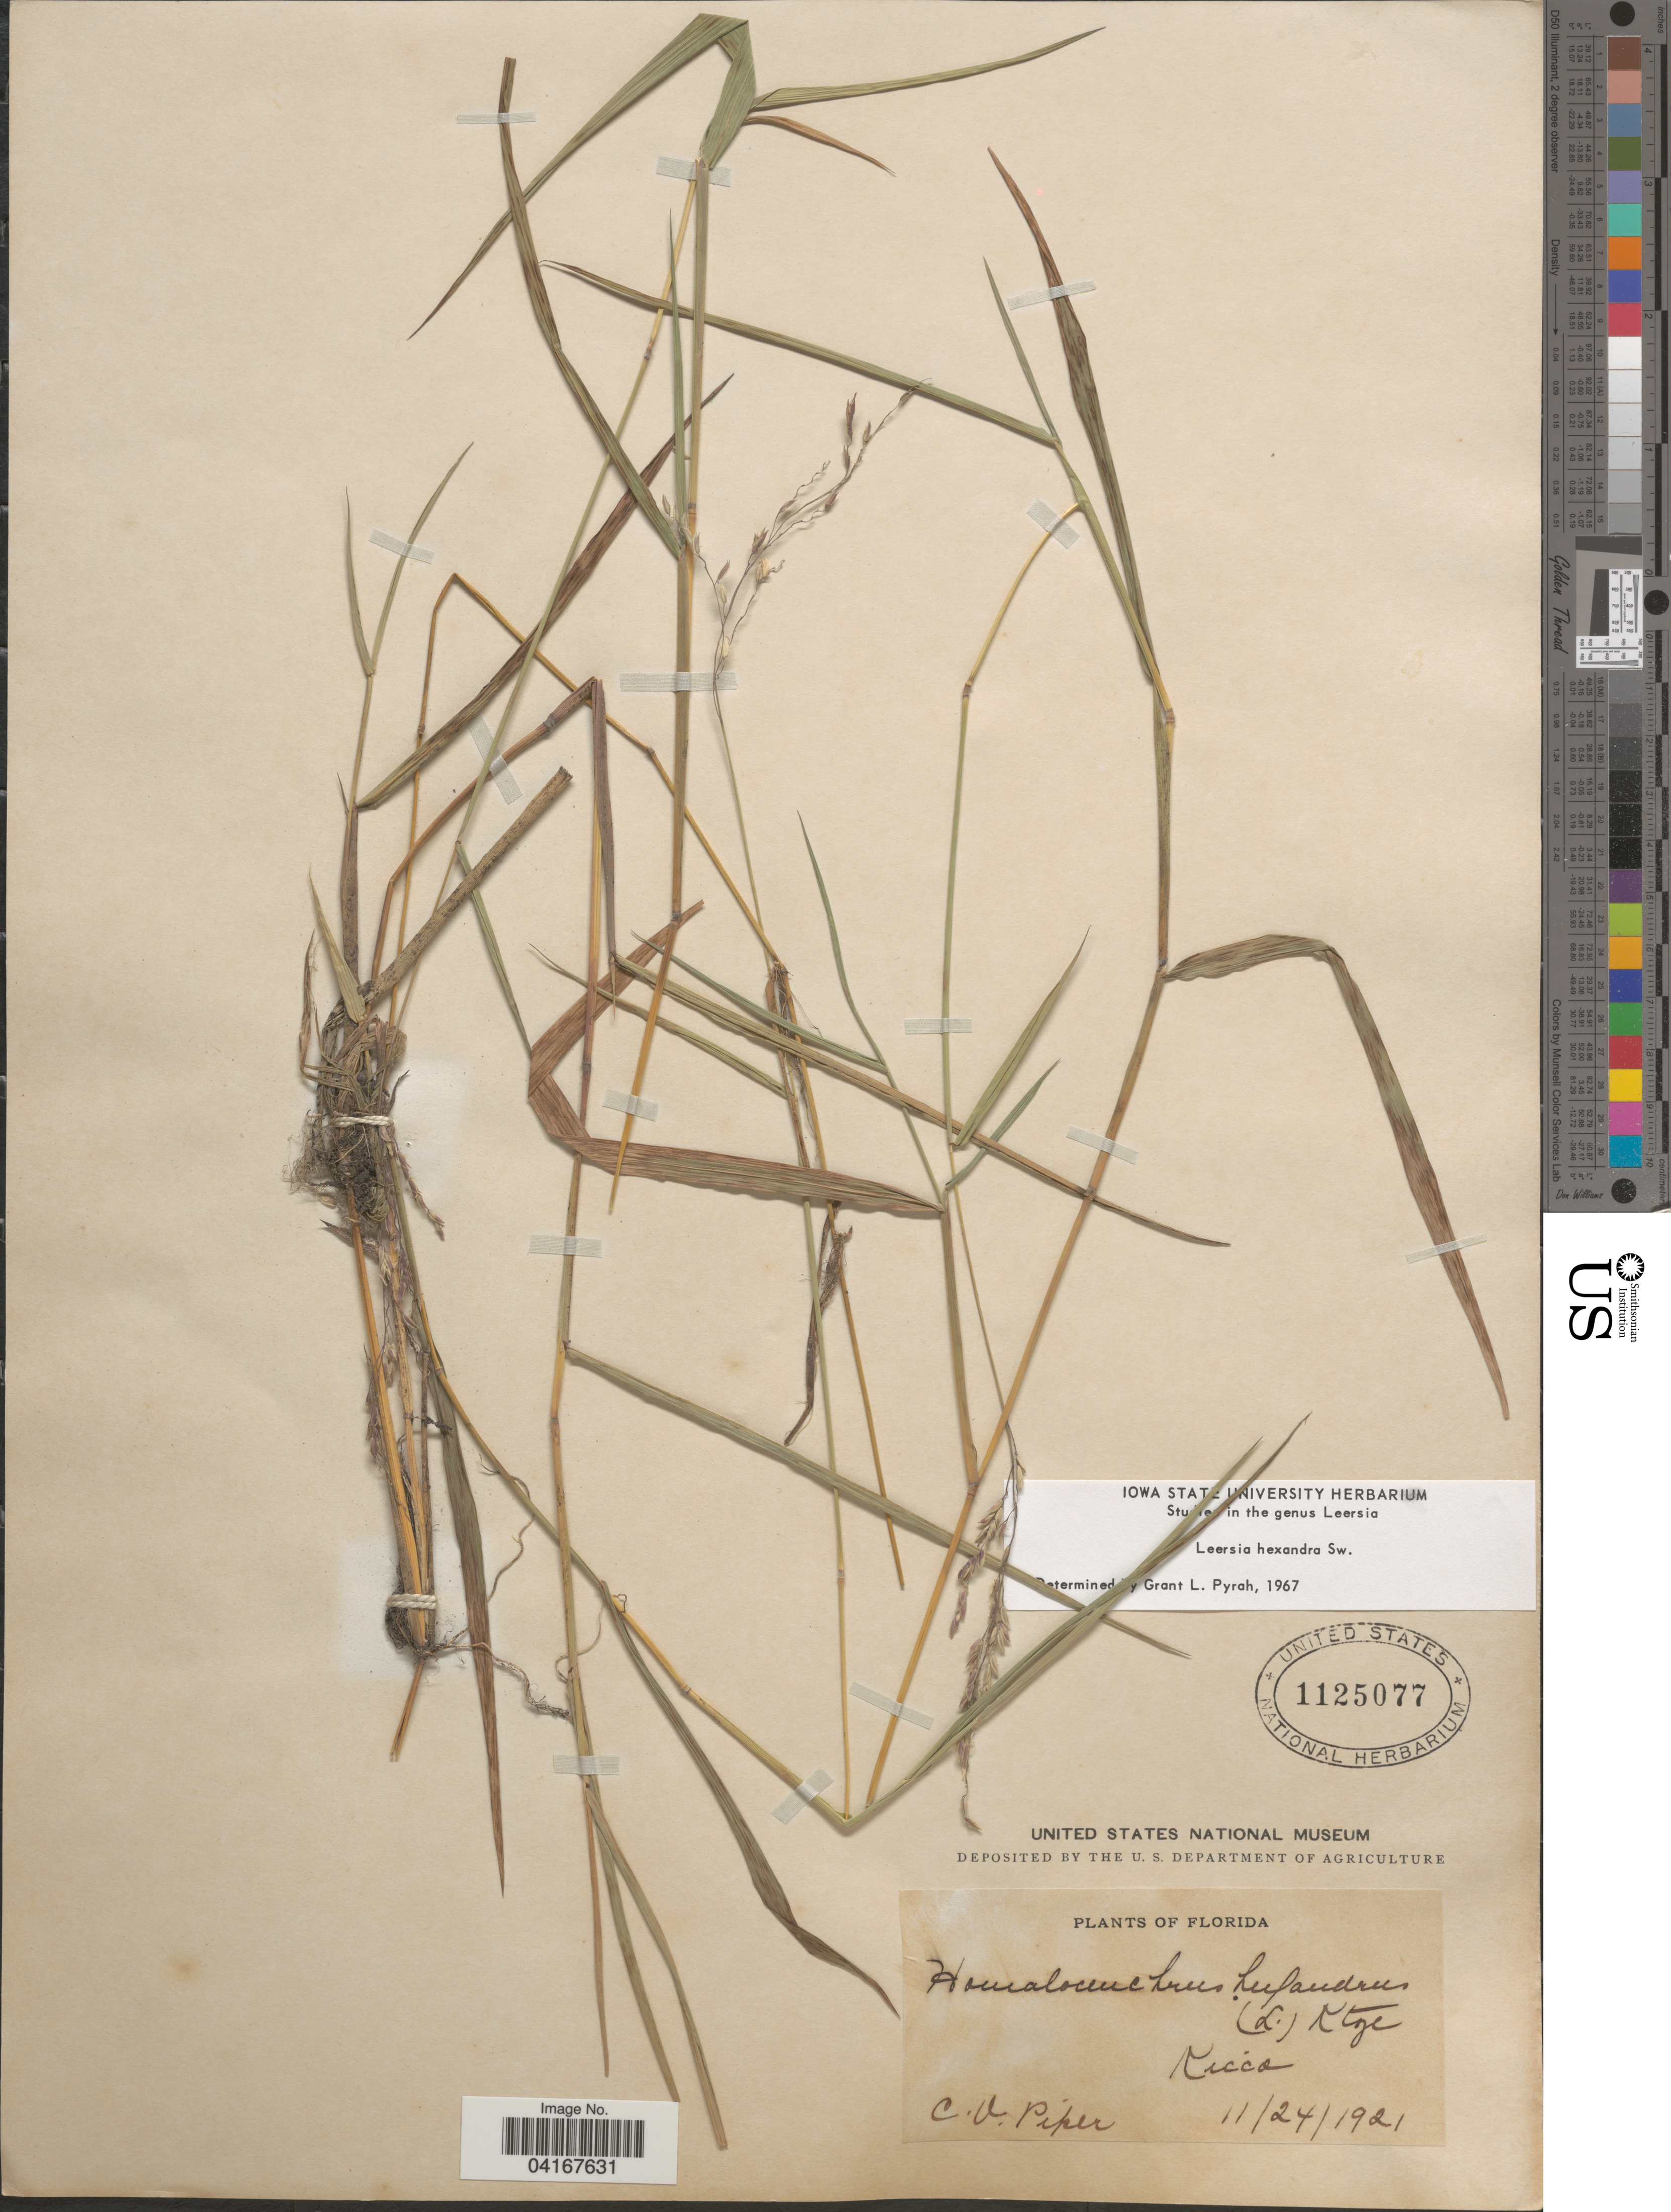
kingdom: Plantae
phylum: Tracheophyta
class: Liliopsida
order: Poales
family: Poaceae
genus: Leersia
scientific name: Leersia hexandra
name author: Sw.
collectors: C. V. Piper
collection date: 1921-11-24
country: United States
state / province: Florida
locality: Kicca.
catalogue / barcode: US 1125077